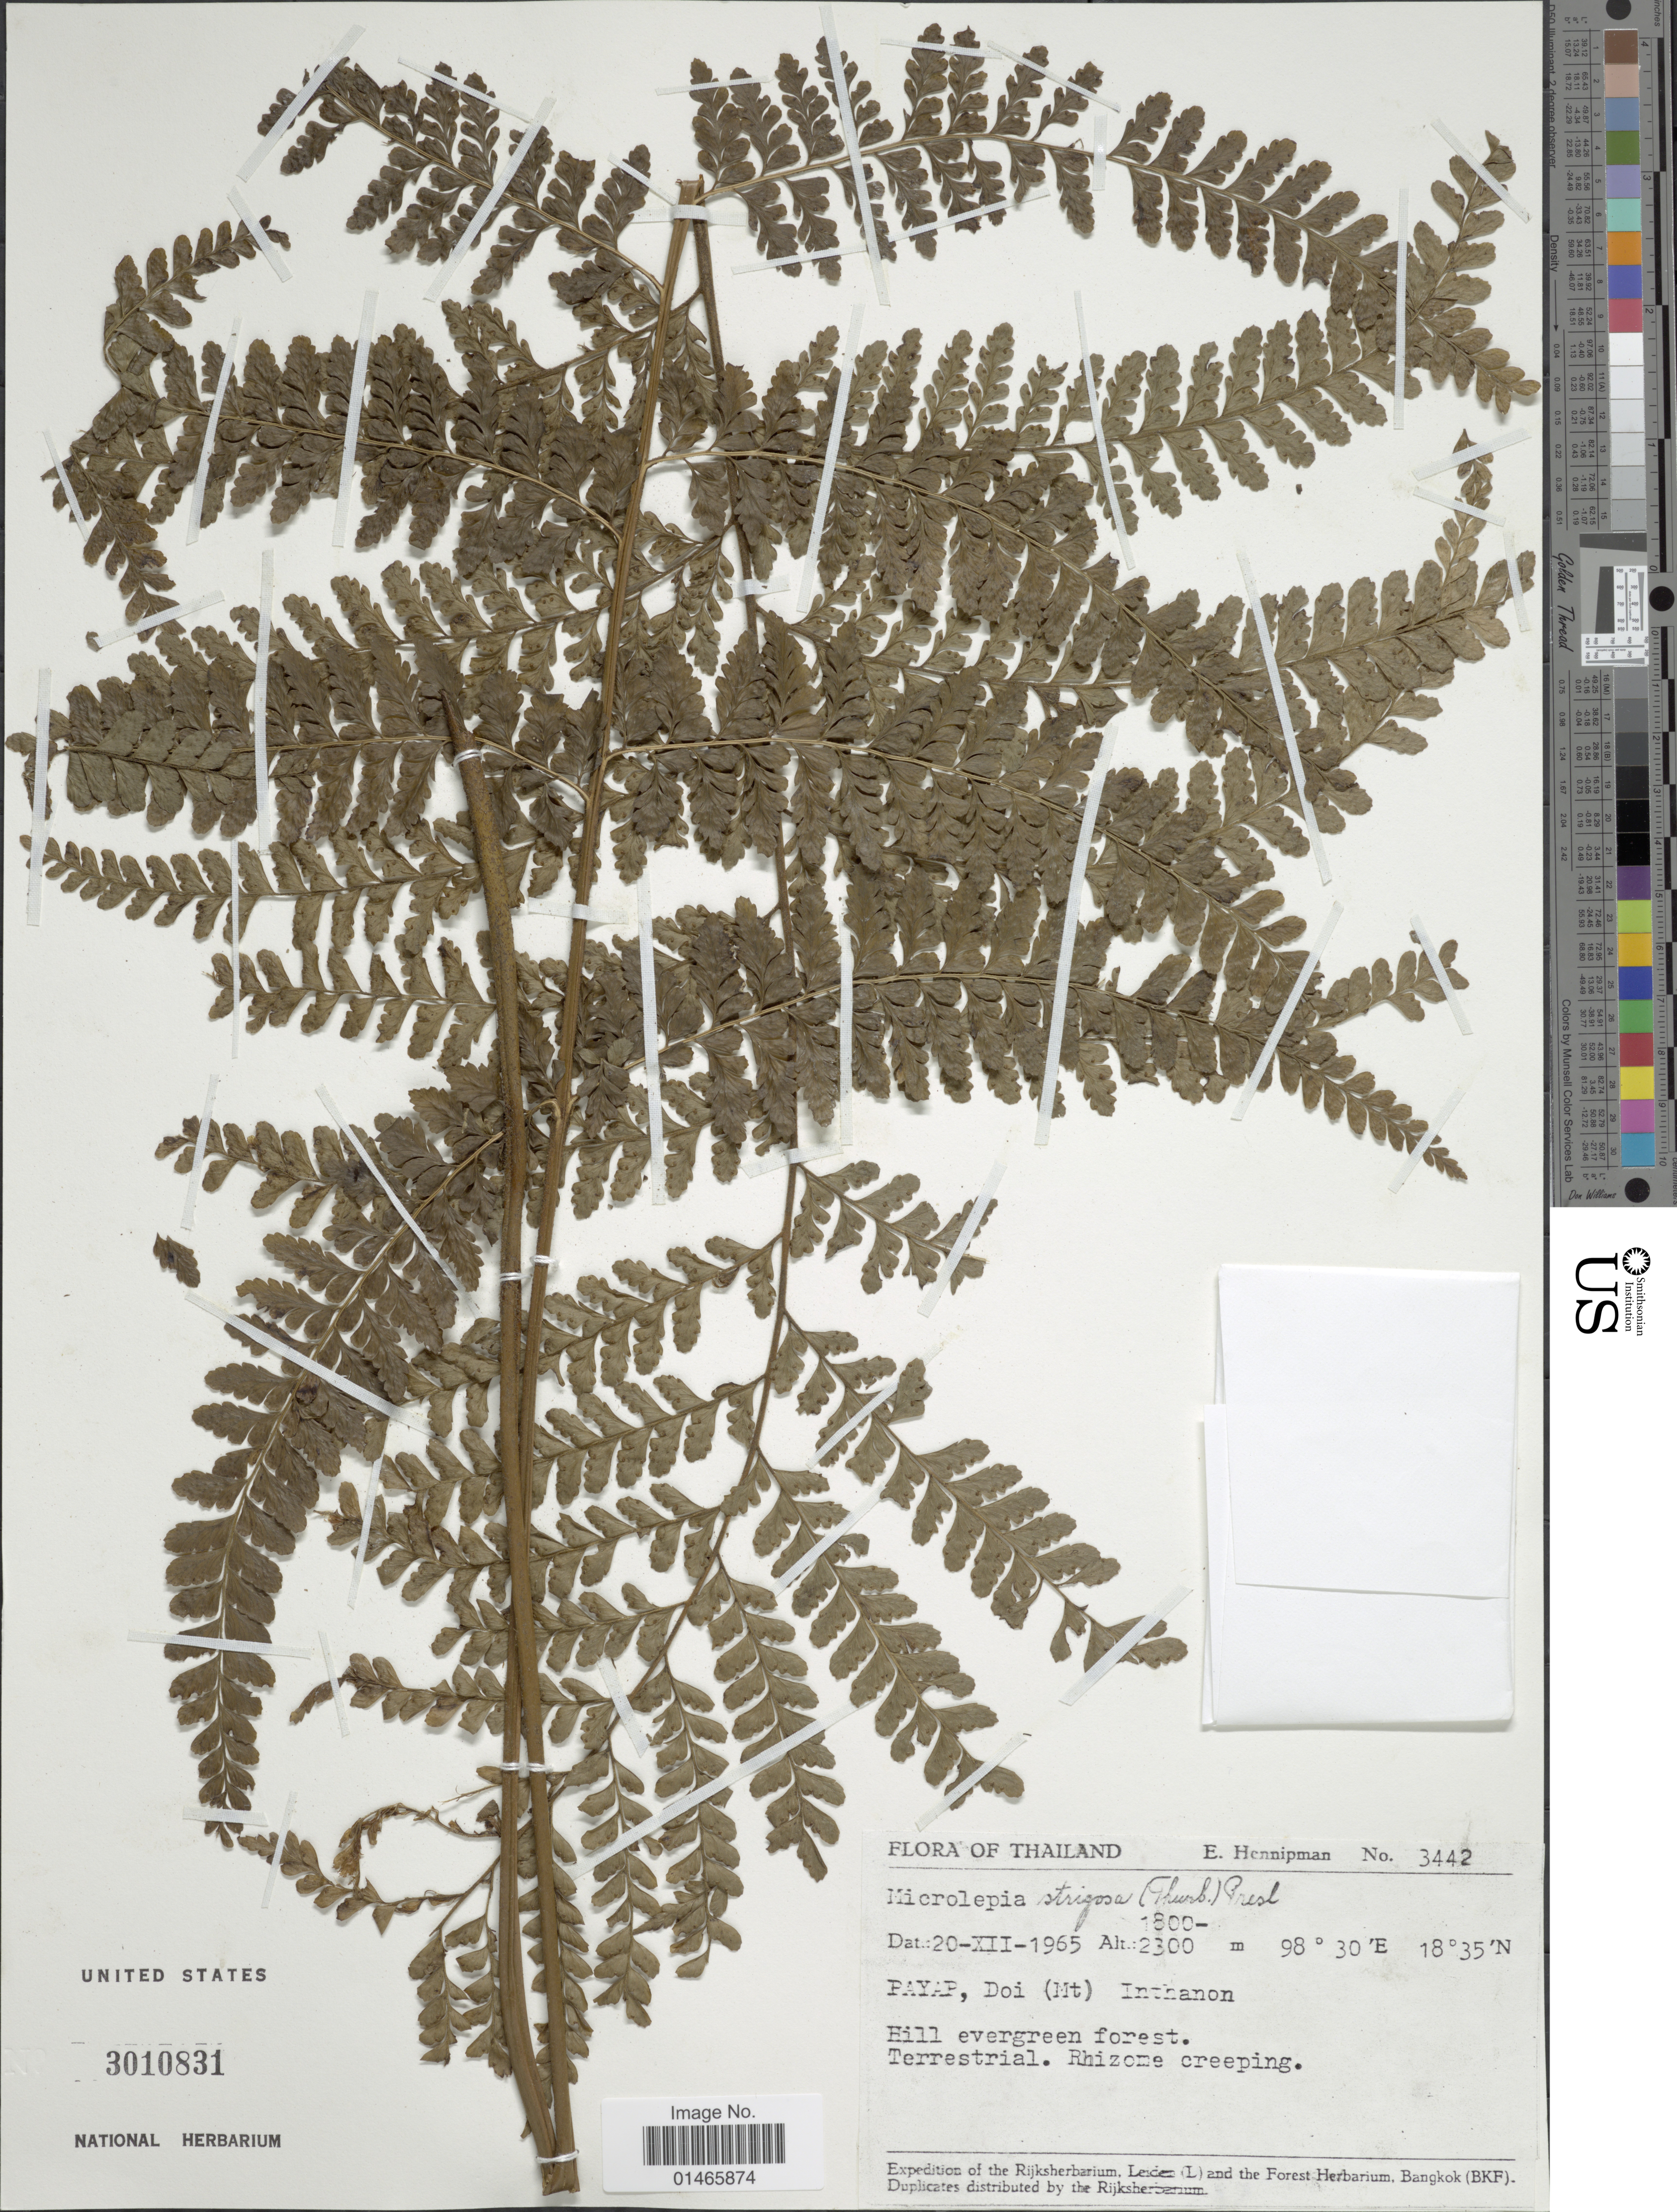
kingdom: Plantae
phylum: Tracheophyta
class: Polypodiopsida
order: Polypodiales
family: Dennstaedtiaceae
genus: Microlepia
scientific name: Microlepia strigosa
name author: (Thunb.) J. Presl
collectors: E. Hennipman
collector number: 3442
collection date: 1965-12-20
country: Thailand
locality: Payap, Doi(Mt) Inthaon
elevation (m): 1800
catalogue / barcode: US 3010831